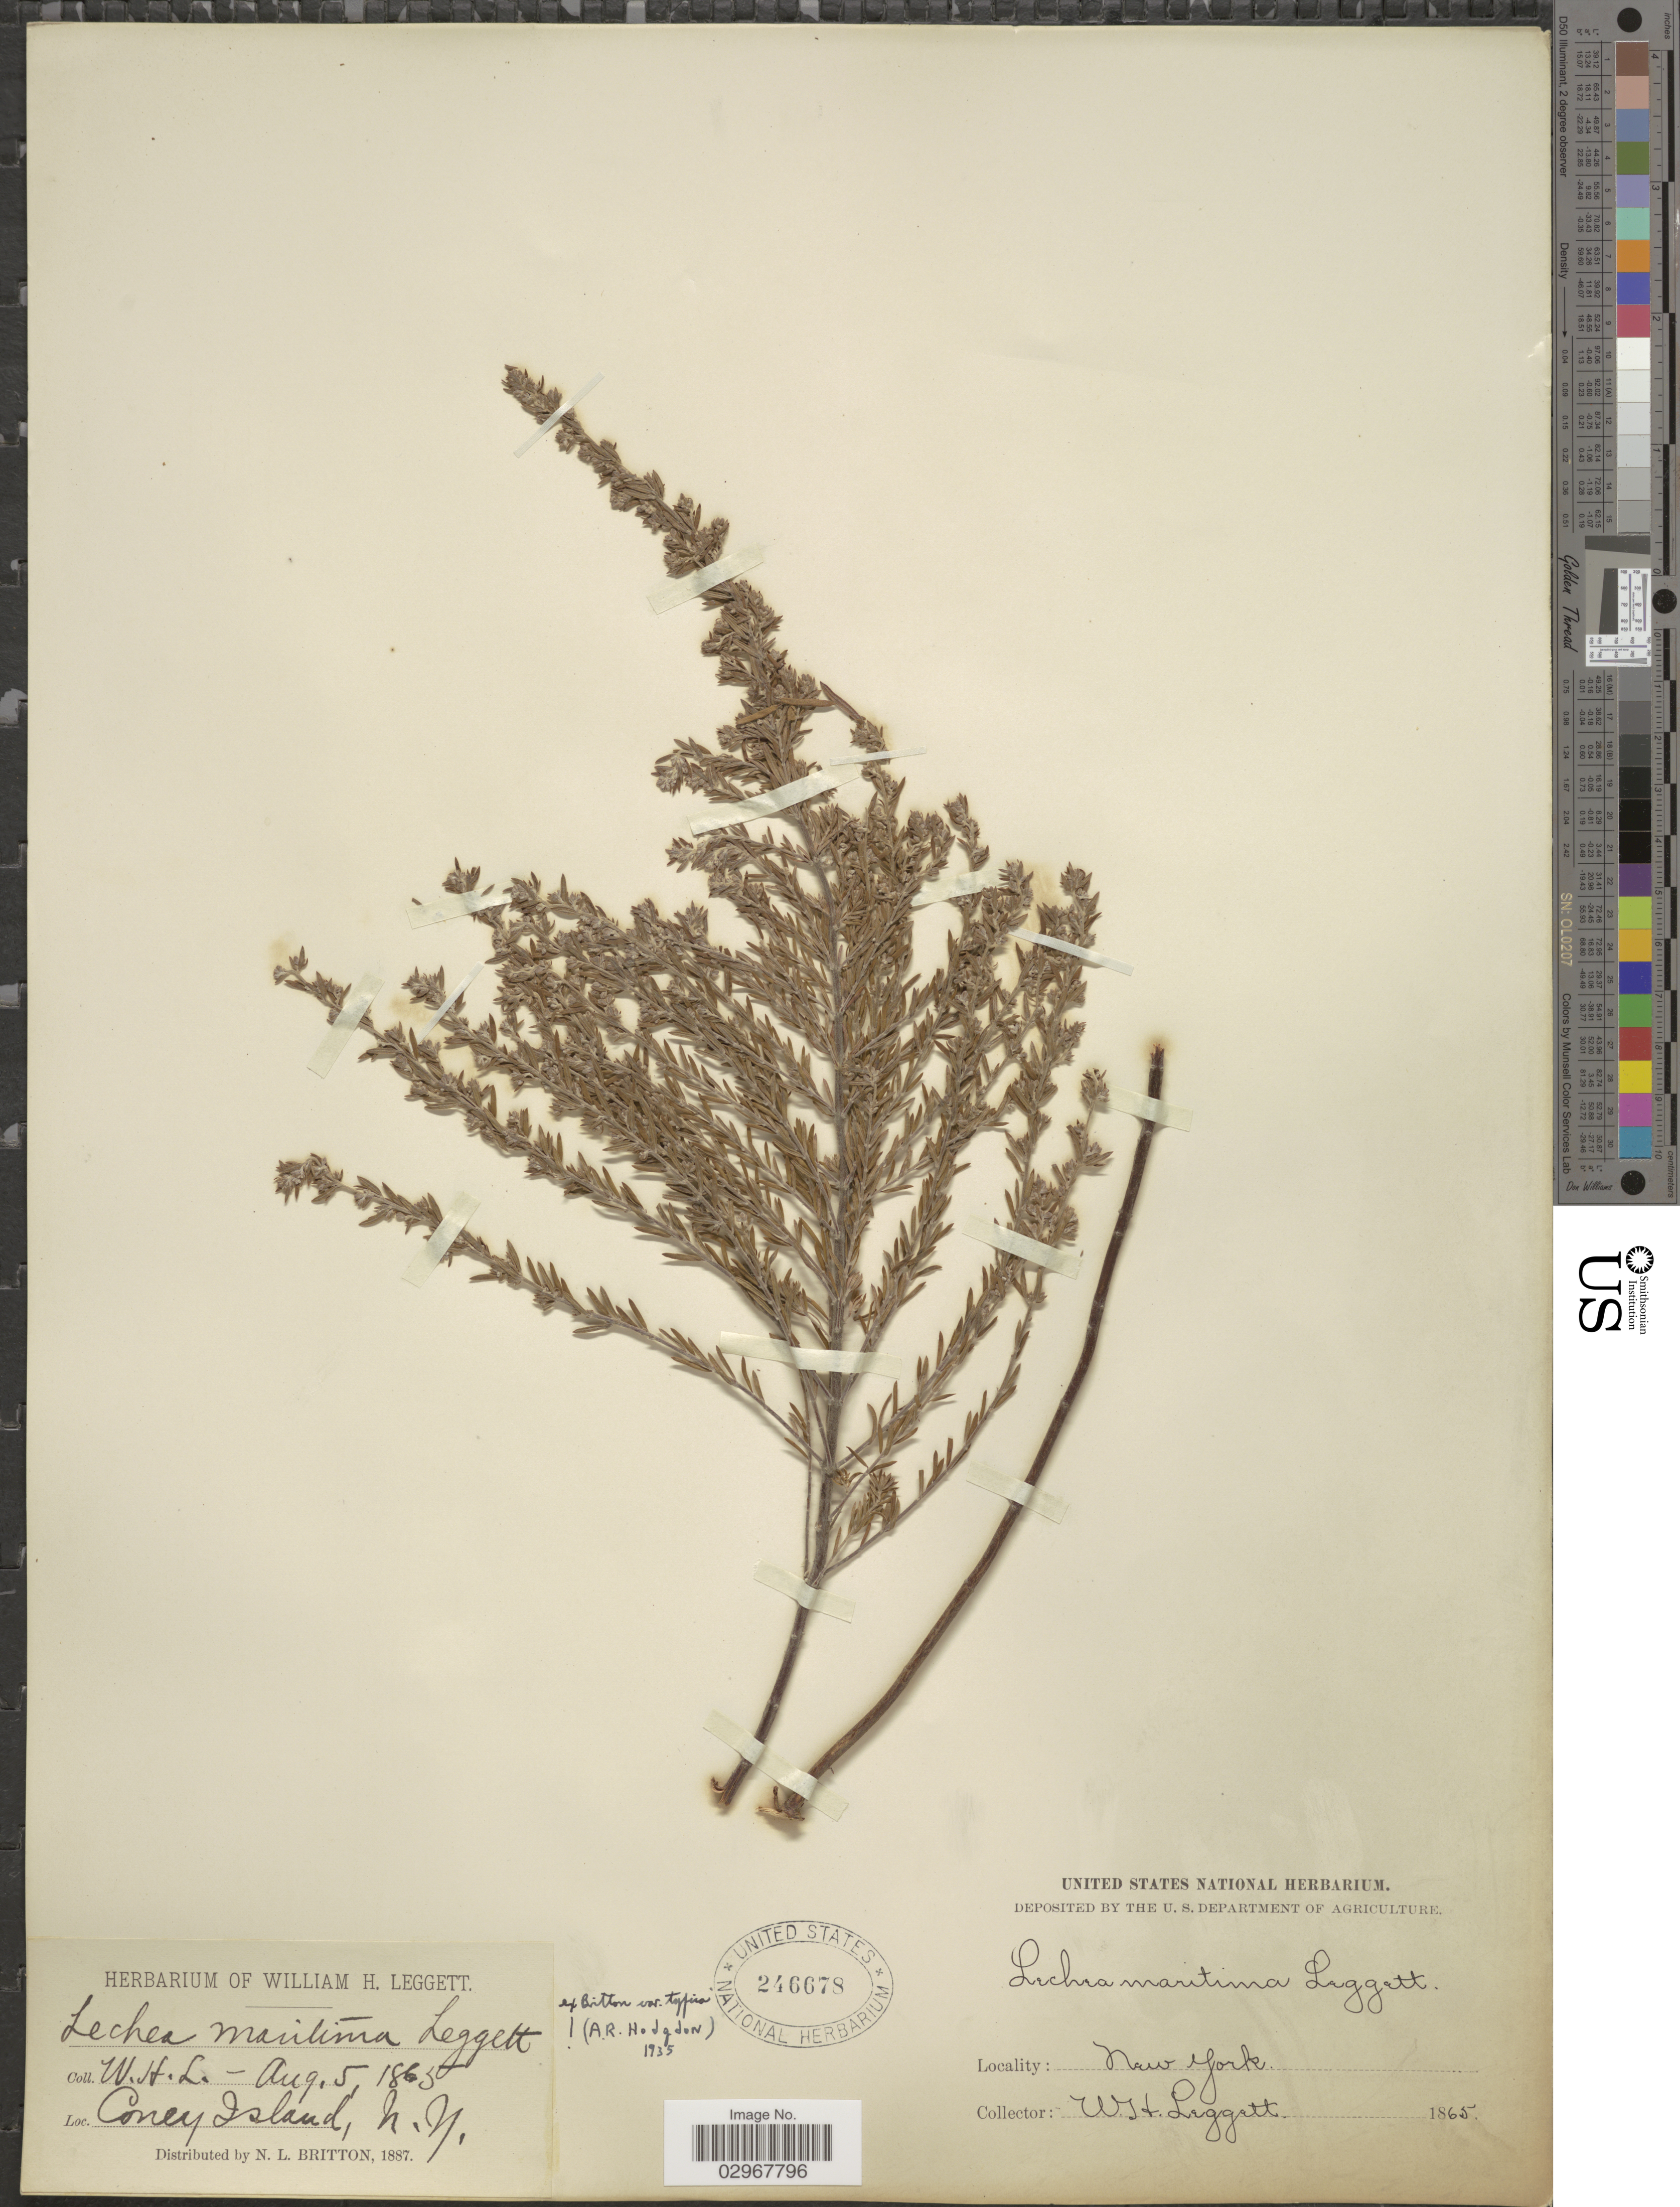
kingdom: Plantae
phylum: Tracheophyta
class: Magnoliopsida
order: Malvales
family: Cistaceae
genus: Lechea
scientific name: Lechea maritima var. typica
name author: Hodgdon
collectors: W. Leggett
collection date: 1865-08-05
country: United States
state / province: New York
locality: Coney Island.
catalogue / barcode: US 246678